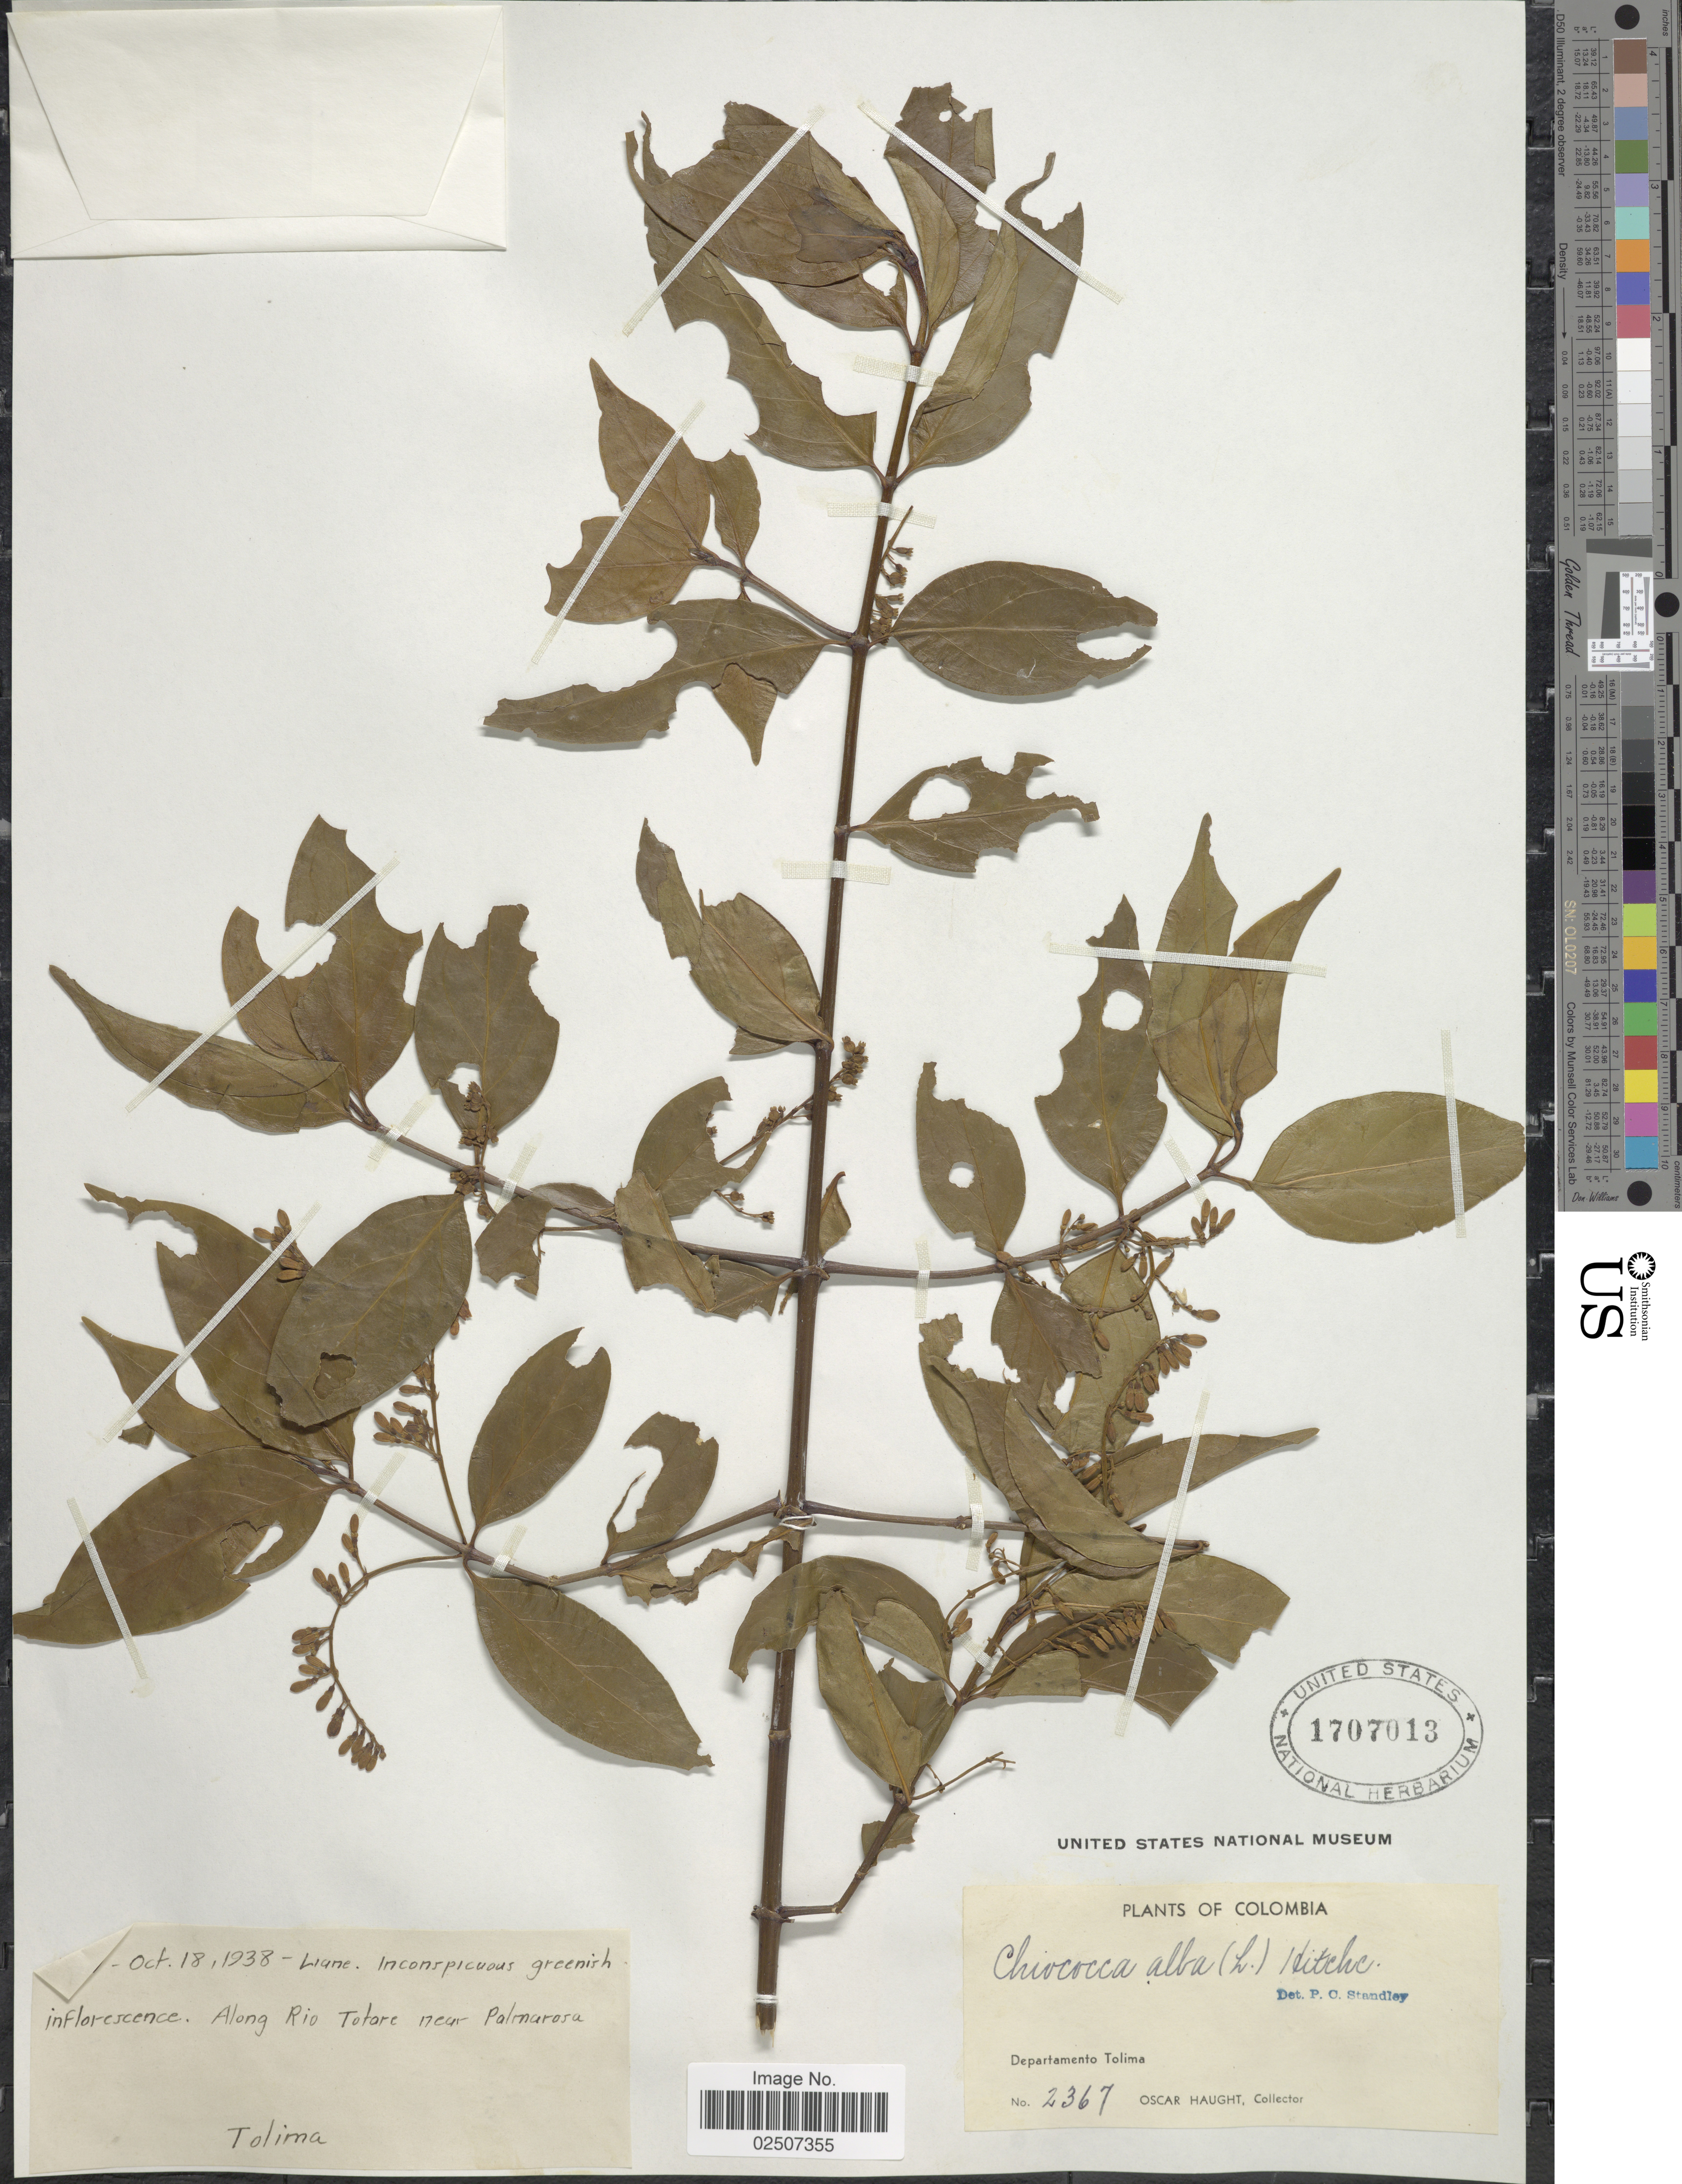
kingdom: Plantae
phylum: Tracheophyta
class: Magnoliopsida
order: Gentianales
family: Rubiaceae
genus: Chiococca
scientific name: Chiococca alba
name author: (L.) Hitchc.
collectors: O. L. Haught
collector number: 2367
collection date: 1938-10-18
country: Colombia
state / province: Tolima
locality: Along Rio Totare near Palarosa, Departamento Tolima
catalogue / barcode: US 1707013